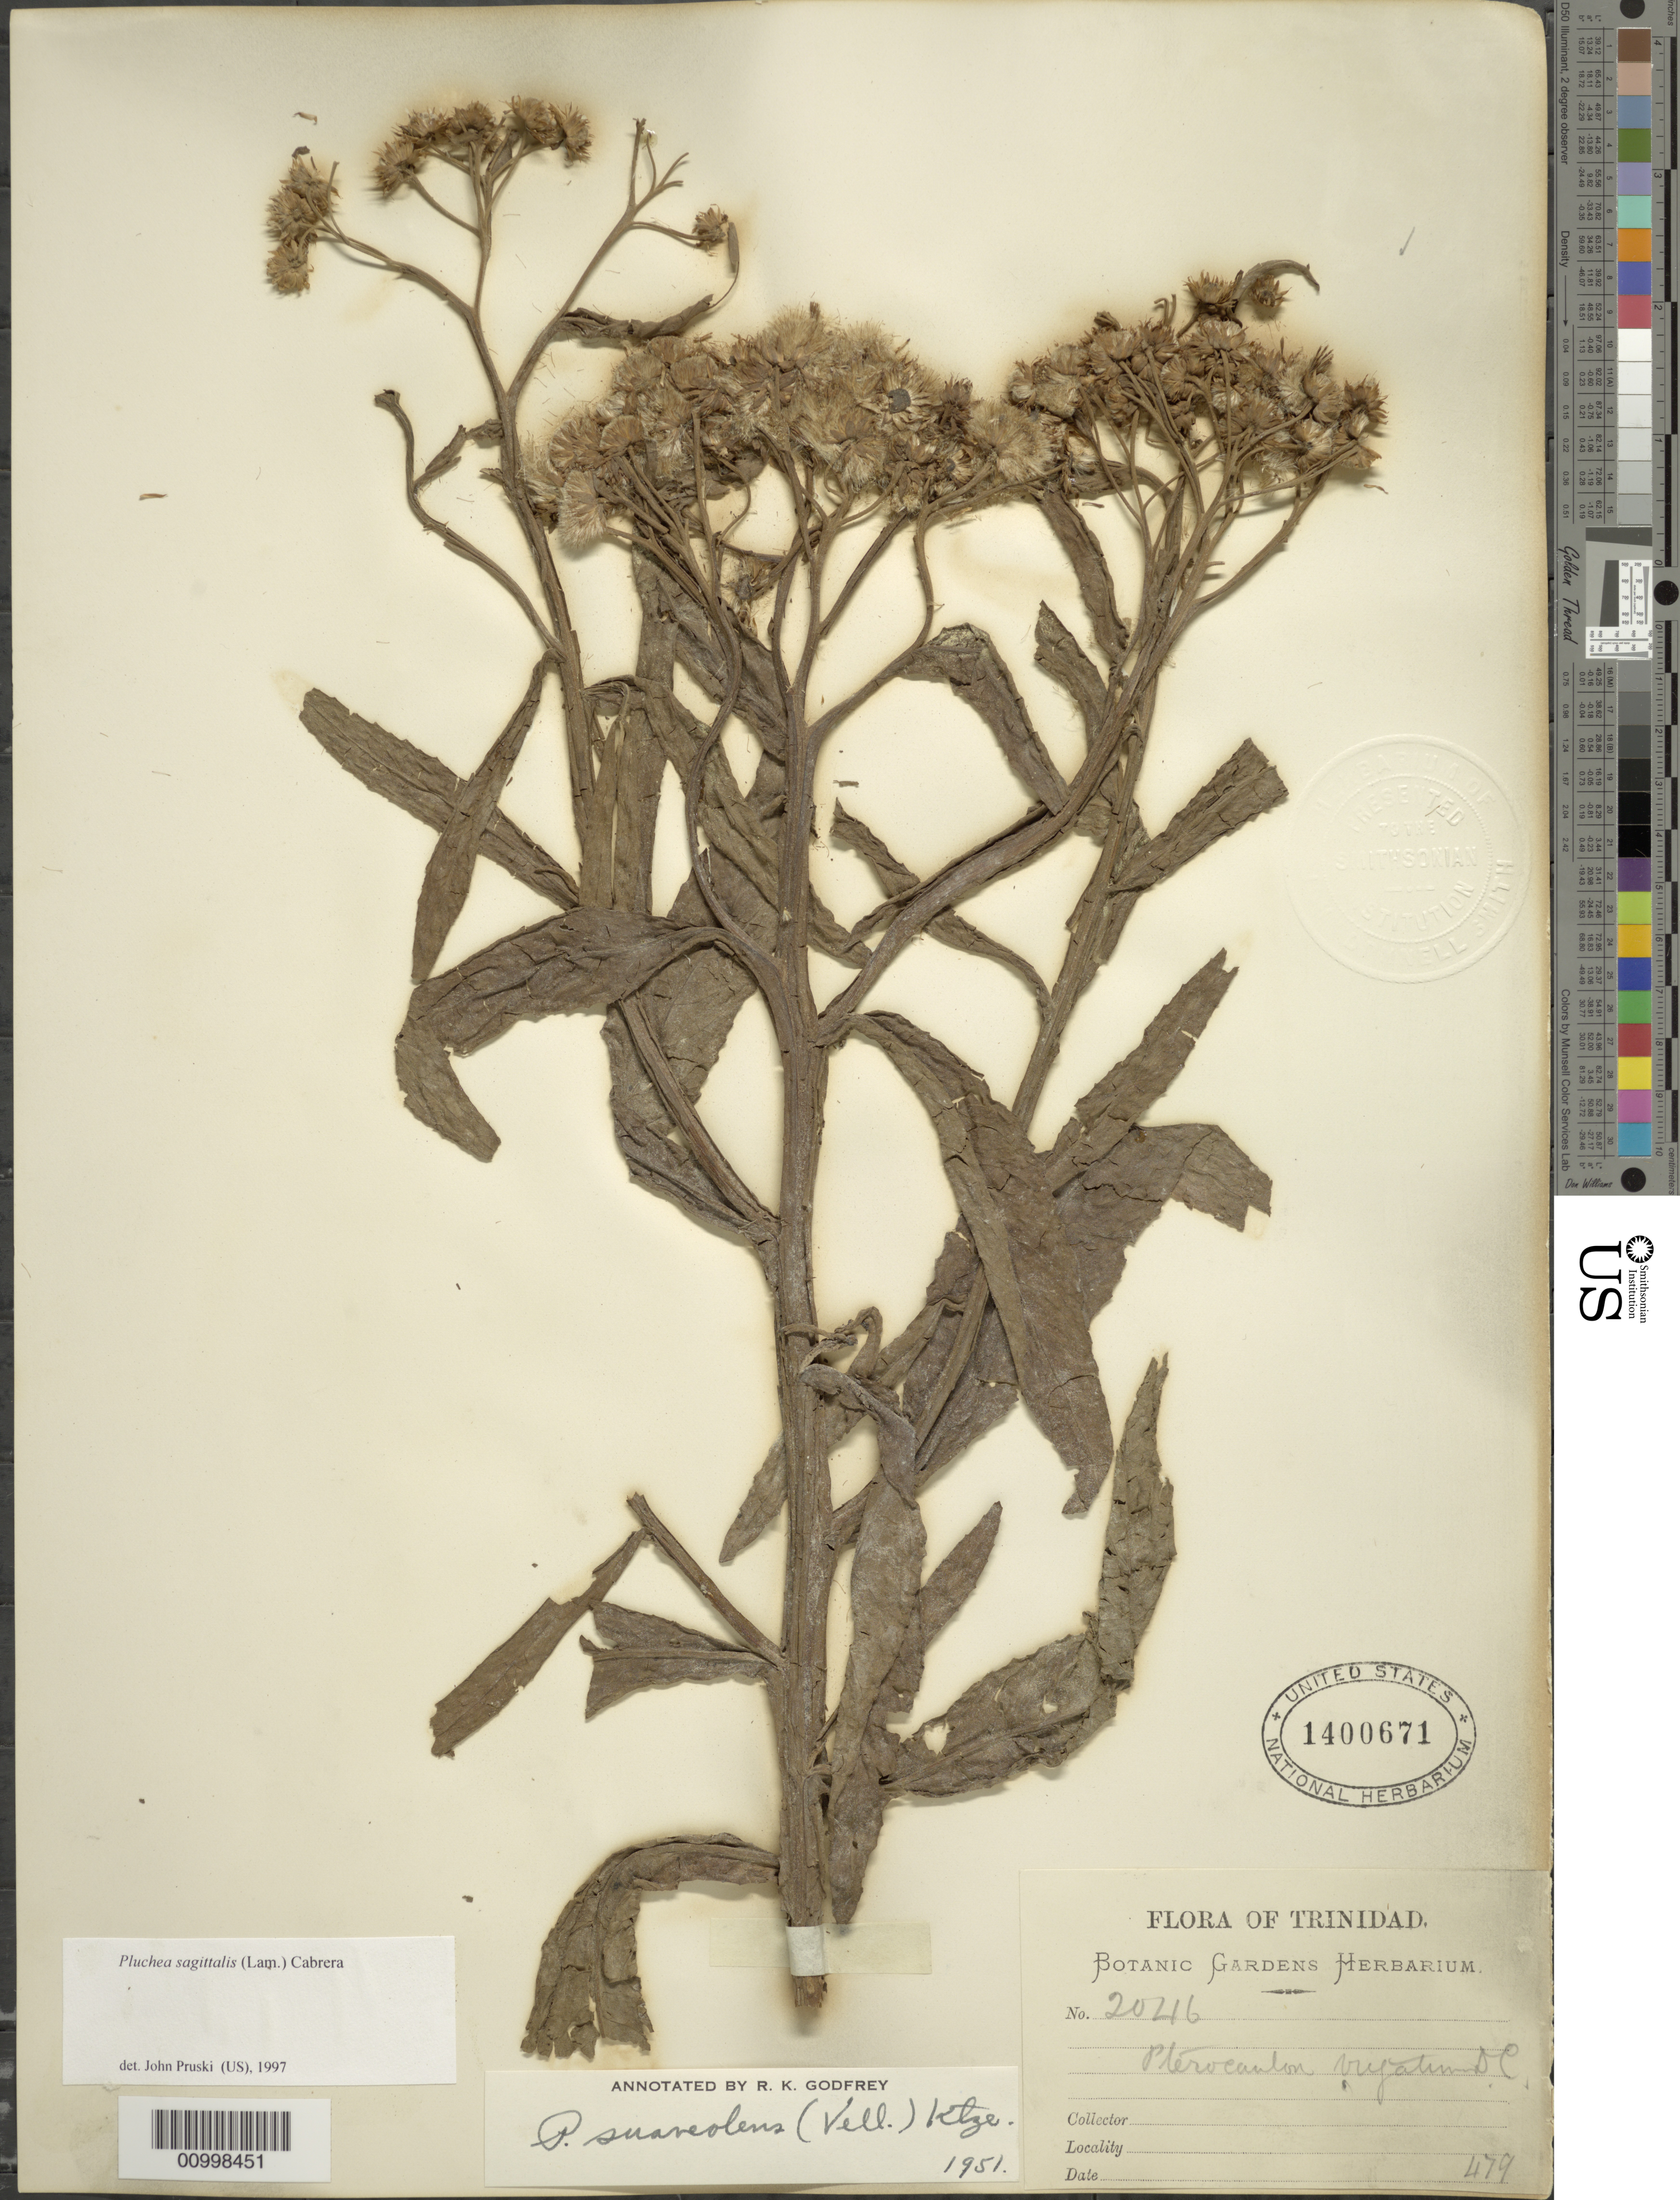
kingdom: Plantae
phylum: Tracheophyta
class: Magnoliopsida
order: Asterales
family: Asteraceae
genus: Pluchea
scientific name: Pluchea sagittalis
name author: (Lam.) Cabrera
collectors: Botanic Gardens Herbarium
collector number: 2046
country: Trinidad and Tobago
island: Trinidad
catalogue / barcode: US 1400671